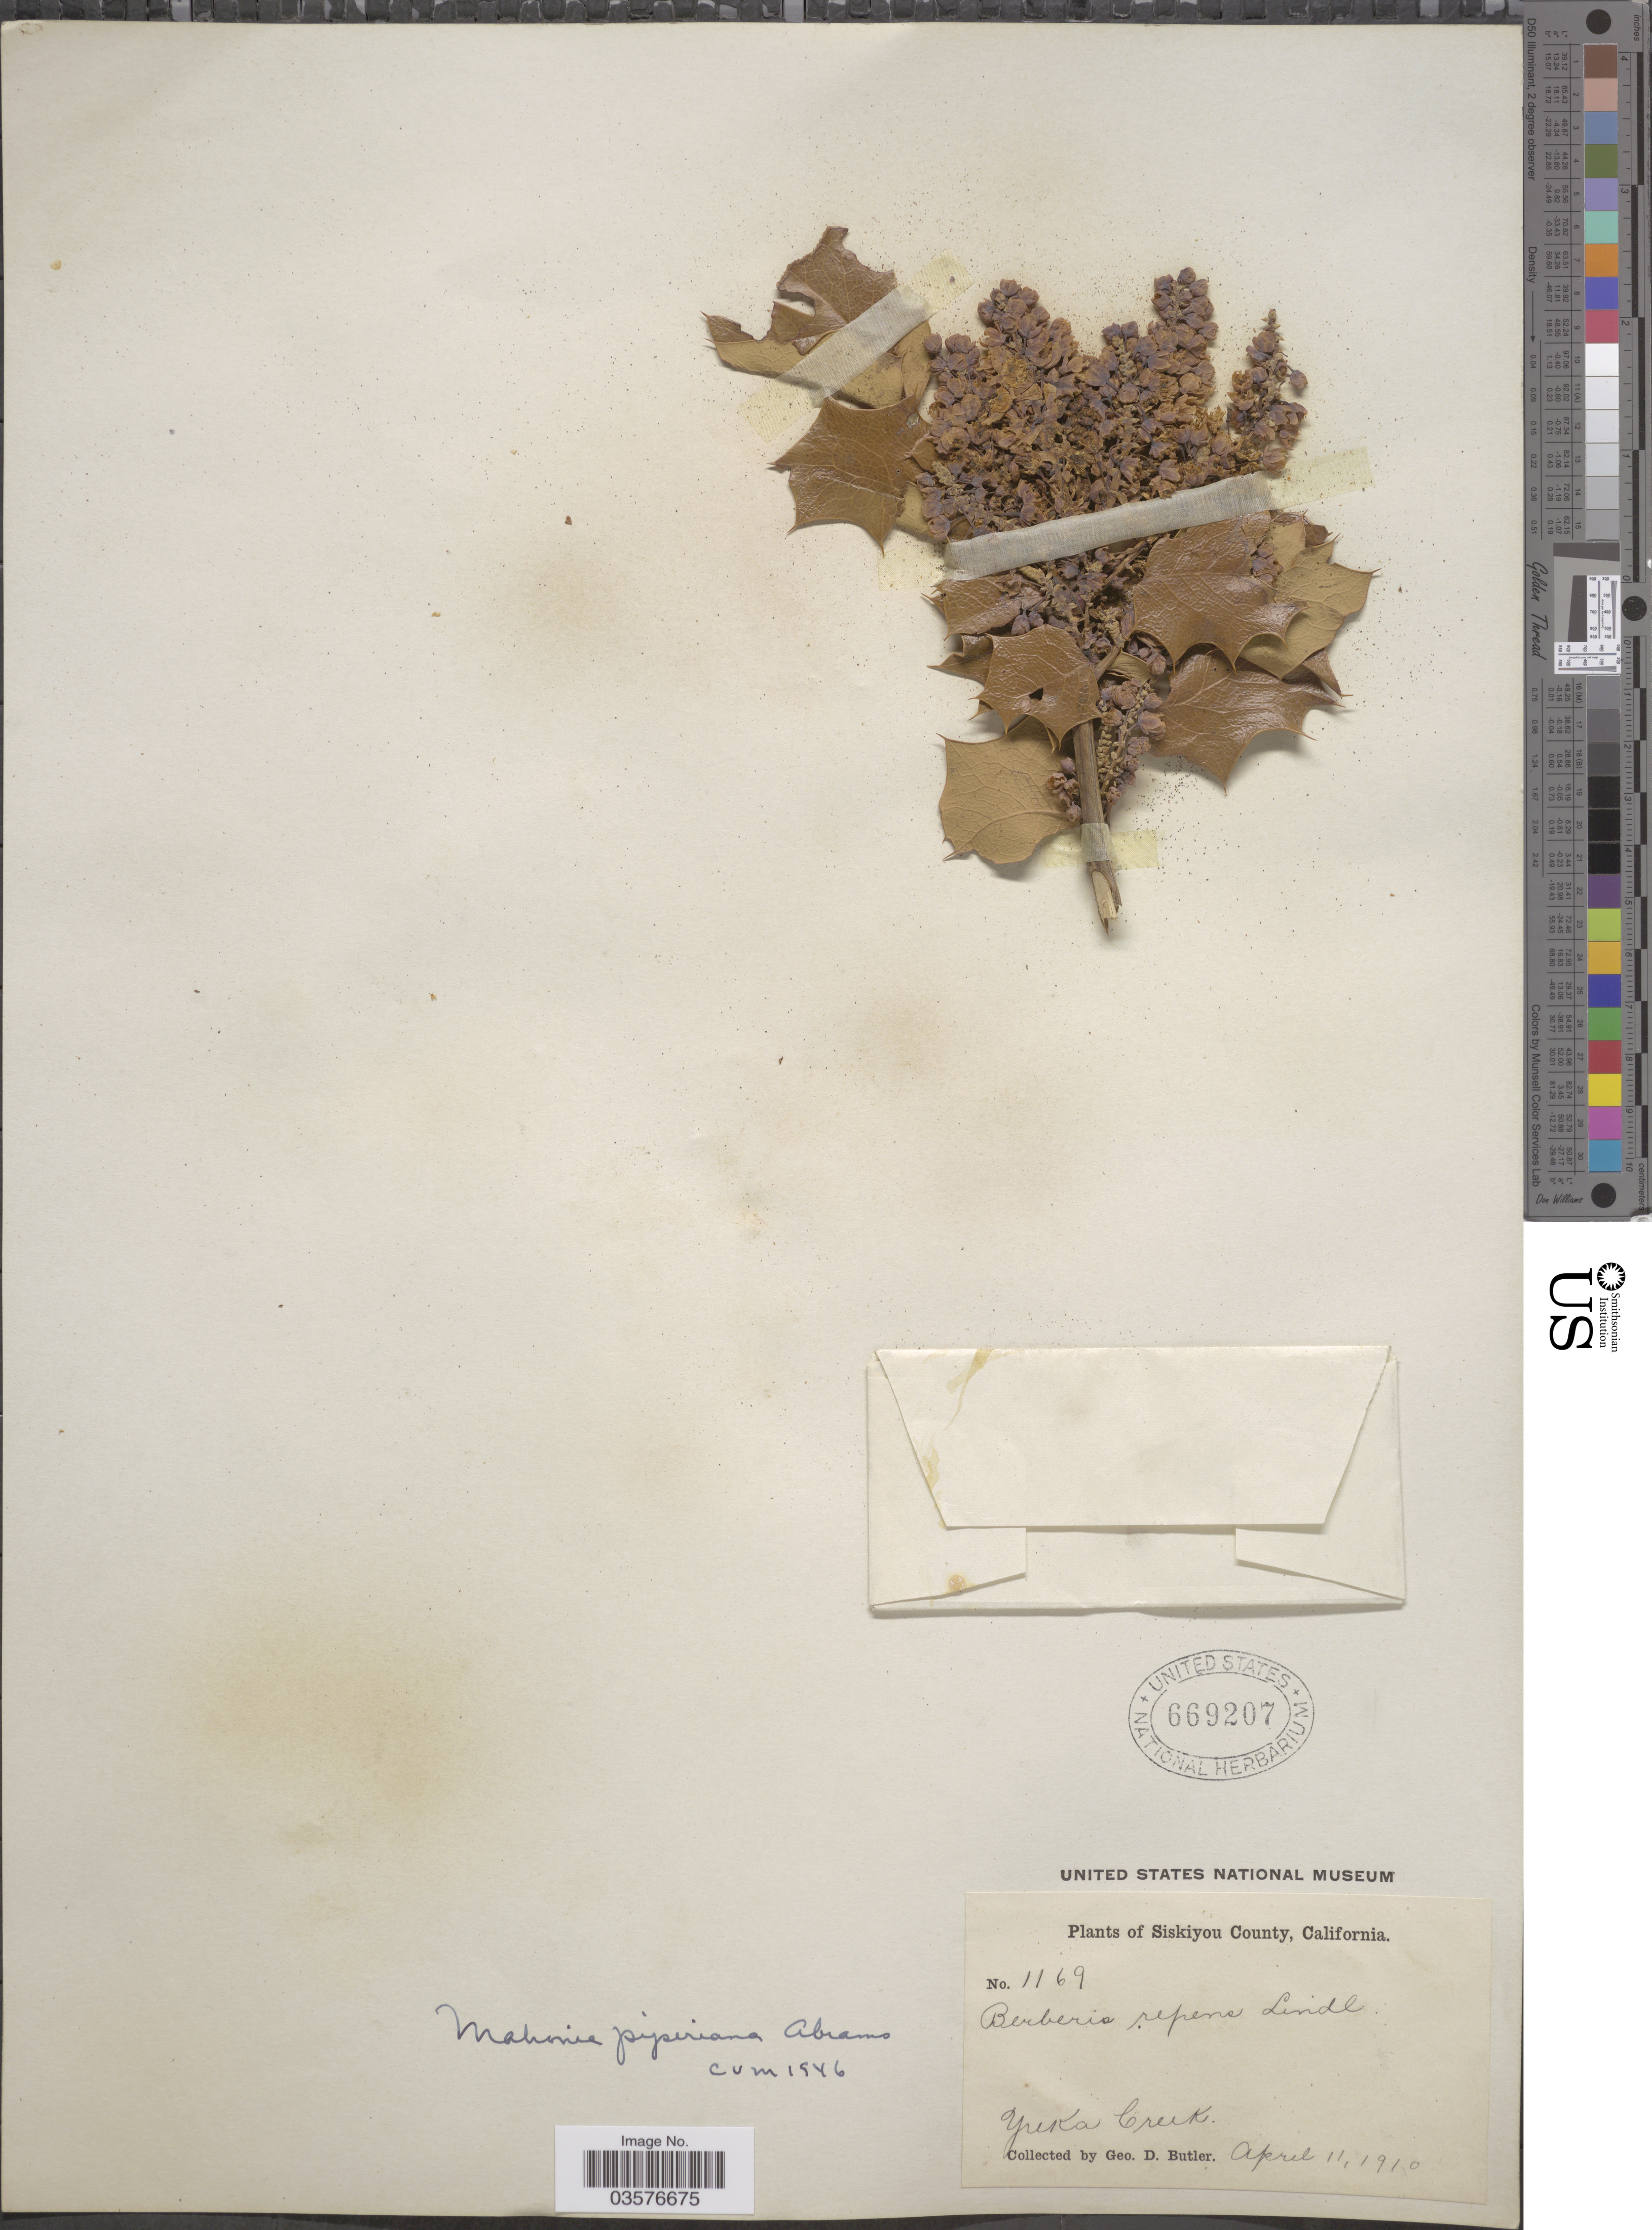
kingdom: Plantae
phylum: Tracheophyta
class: Magnoliopsida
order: Ranunculales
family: Berberidaceae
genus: Mahonia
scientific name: Mahonia piperiana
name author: Abrams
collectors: G. D. Butler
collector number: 1169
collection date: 1910-04-11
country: United States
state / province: California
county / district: Siskiyou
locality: Siskiyou County. Yreka Creek.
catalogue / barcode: US 669207